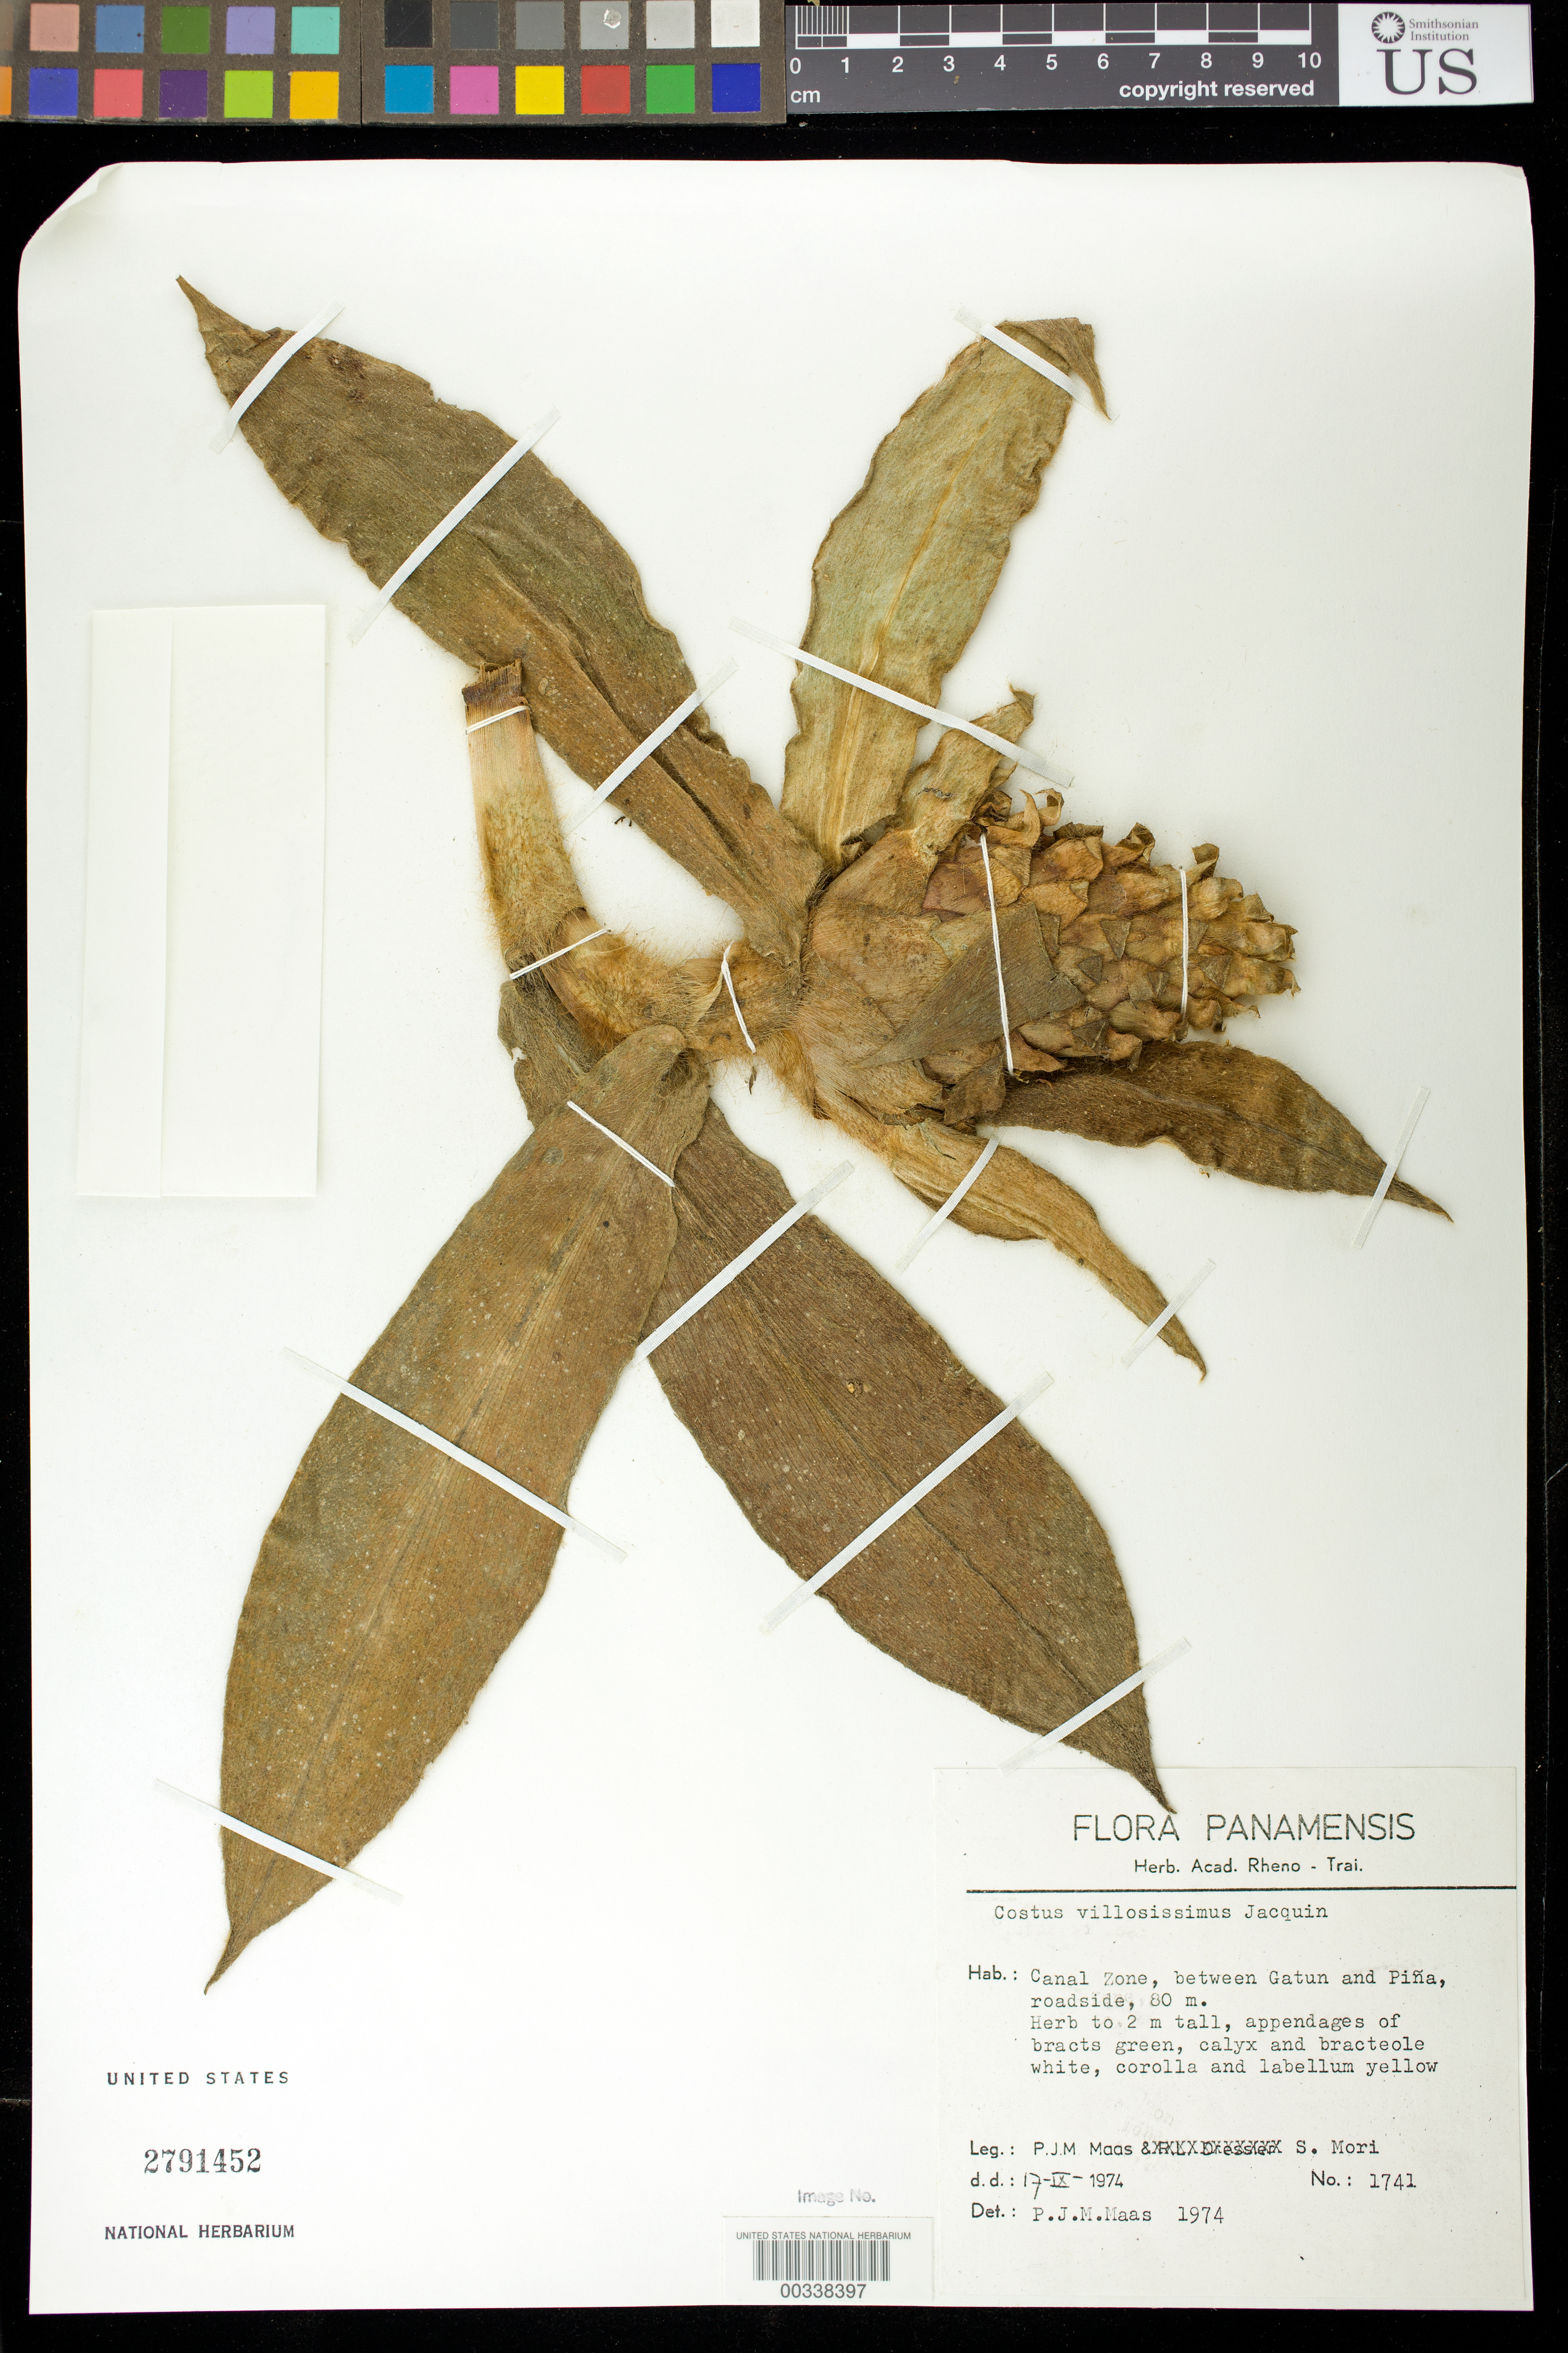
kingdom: Plantae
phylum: Tracheophyta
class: Liliopsida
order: Zingiberales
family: Costaceae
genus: Costus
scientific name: Costus villosissimus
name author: Jacq.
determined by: Maas, Paul J. M.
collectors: P. Maas & S. Mori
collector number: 1741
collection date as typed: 17 Sep 1974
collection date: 1974-09-17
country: Panama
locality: Between Gatun and Pina, roadside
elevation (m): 80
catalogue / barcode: US 2791452